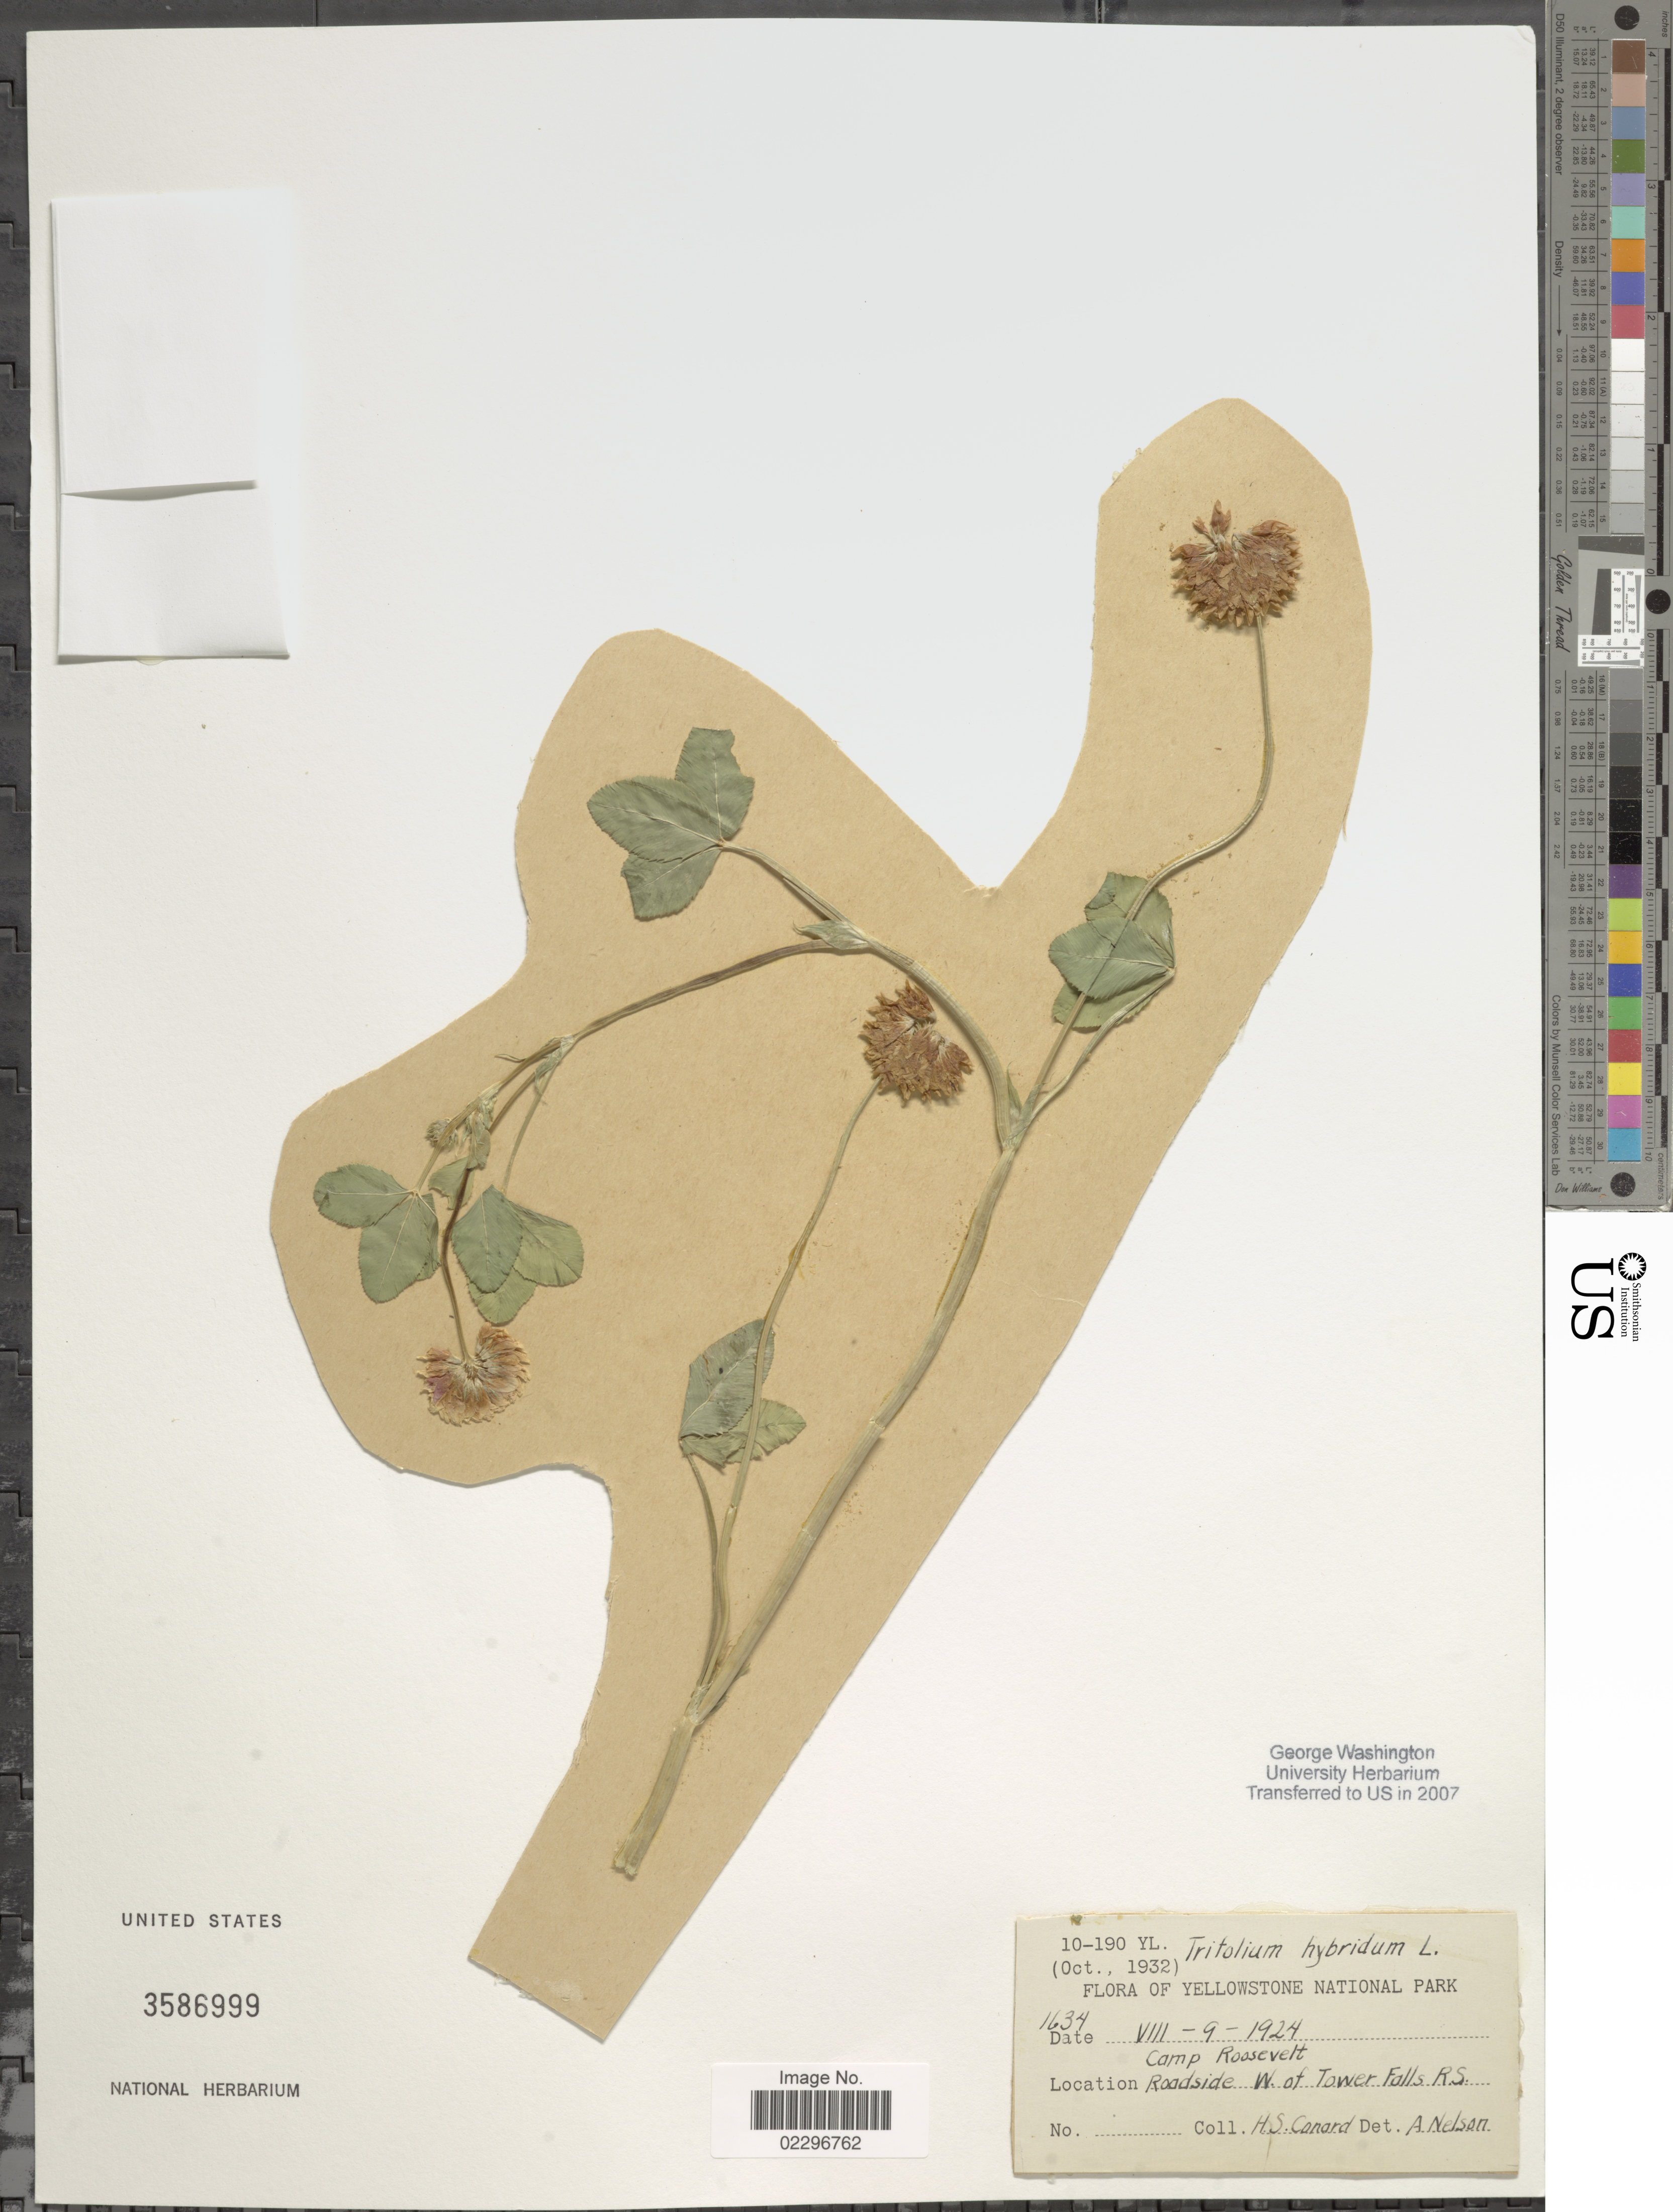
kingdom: Plantae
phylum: Tracheophyta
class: Magnoliopsida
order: Fabales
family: Fabaceae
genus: Trifolium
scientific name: Trifolium hybridum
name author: L.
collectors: H. S. Conard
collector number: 1634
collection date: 1924-08-09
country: United States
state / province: Wyoming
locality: Yellowstone National Park. Camp Roosevelt. Roadside W. of Tower Falls RS.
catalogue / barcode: US 3586999